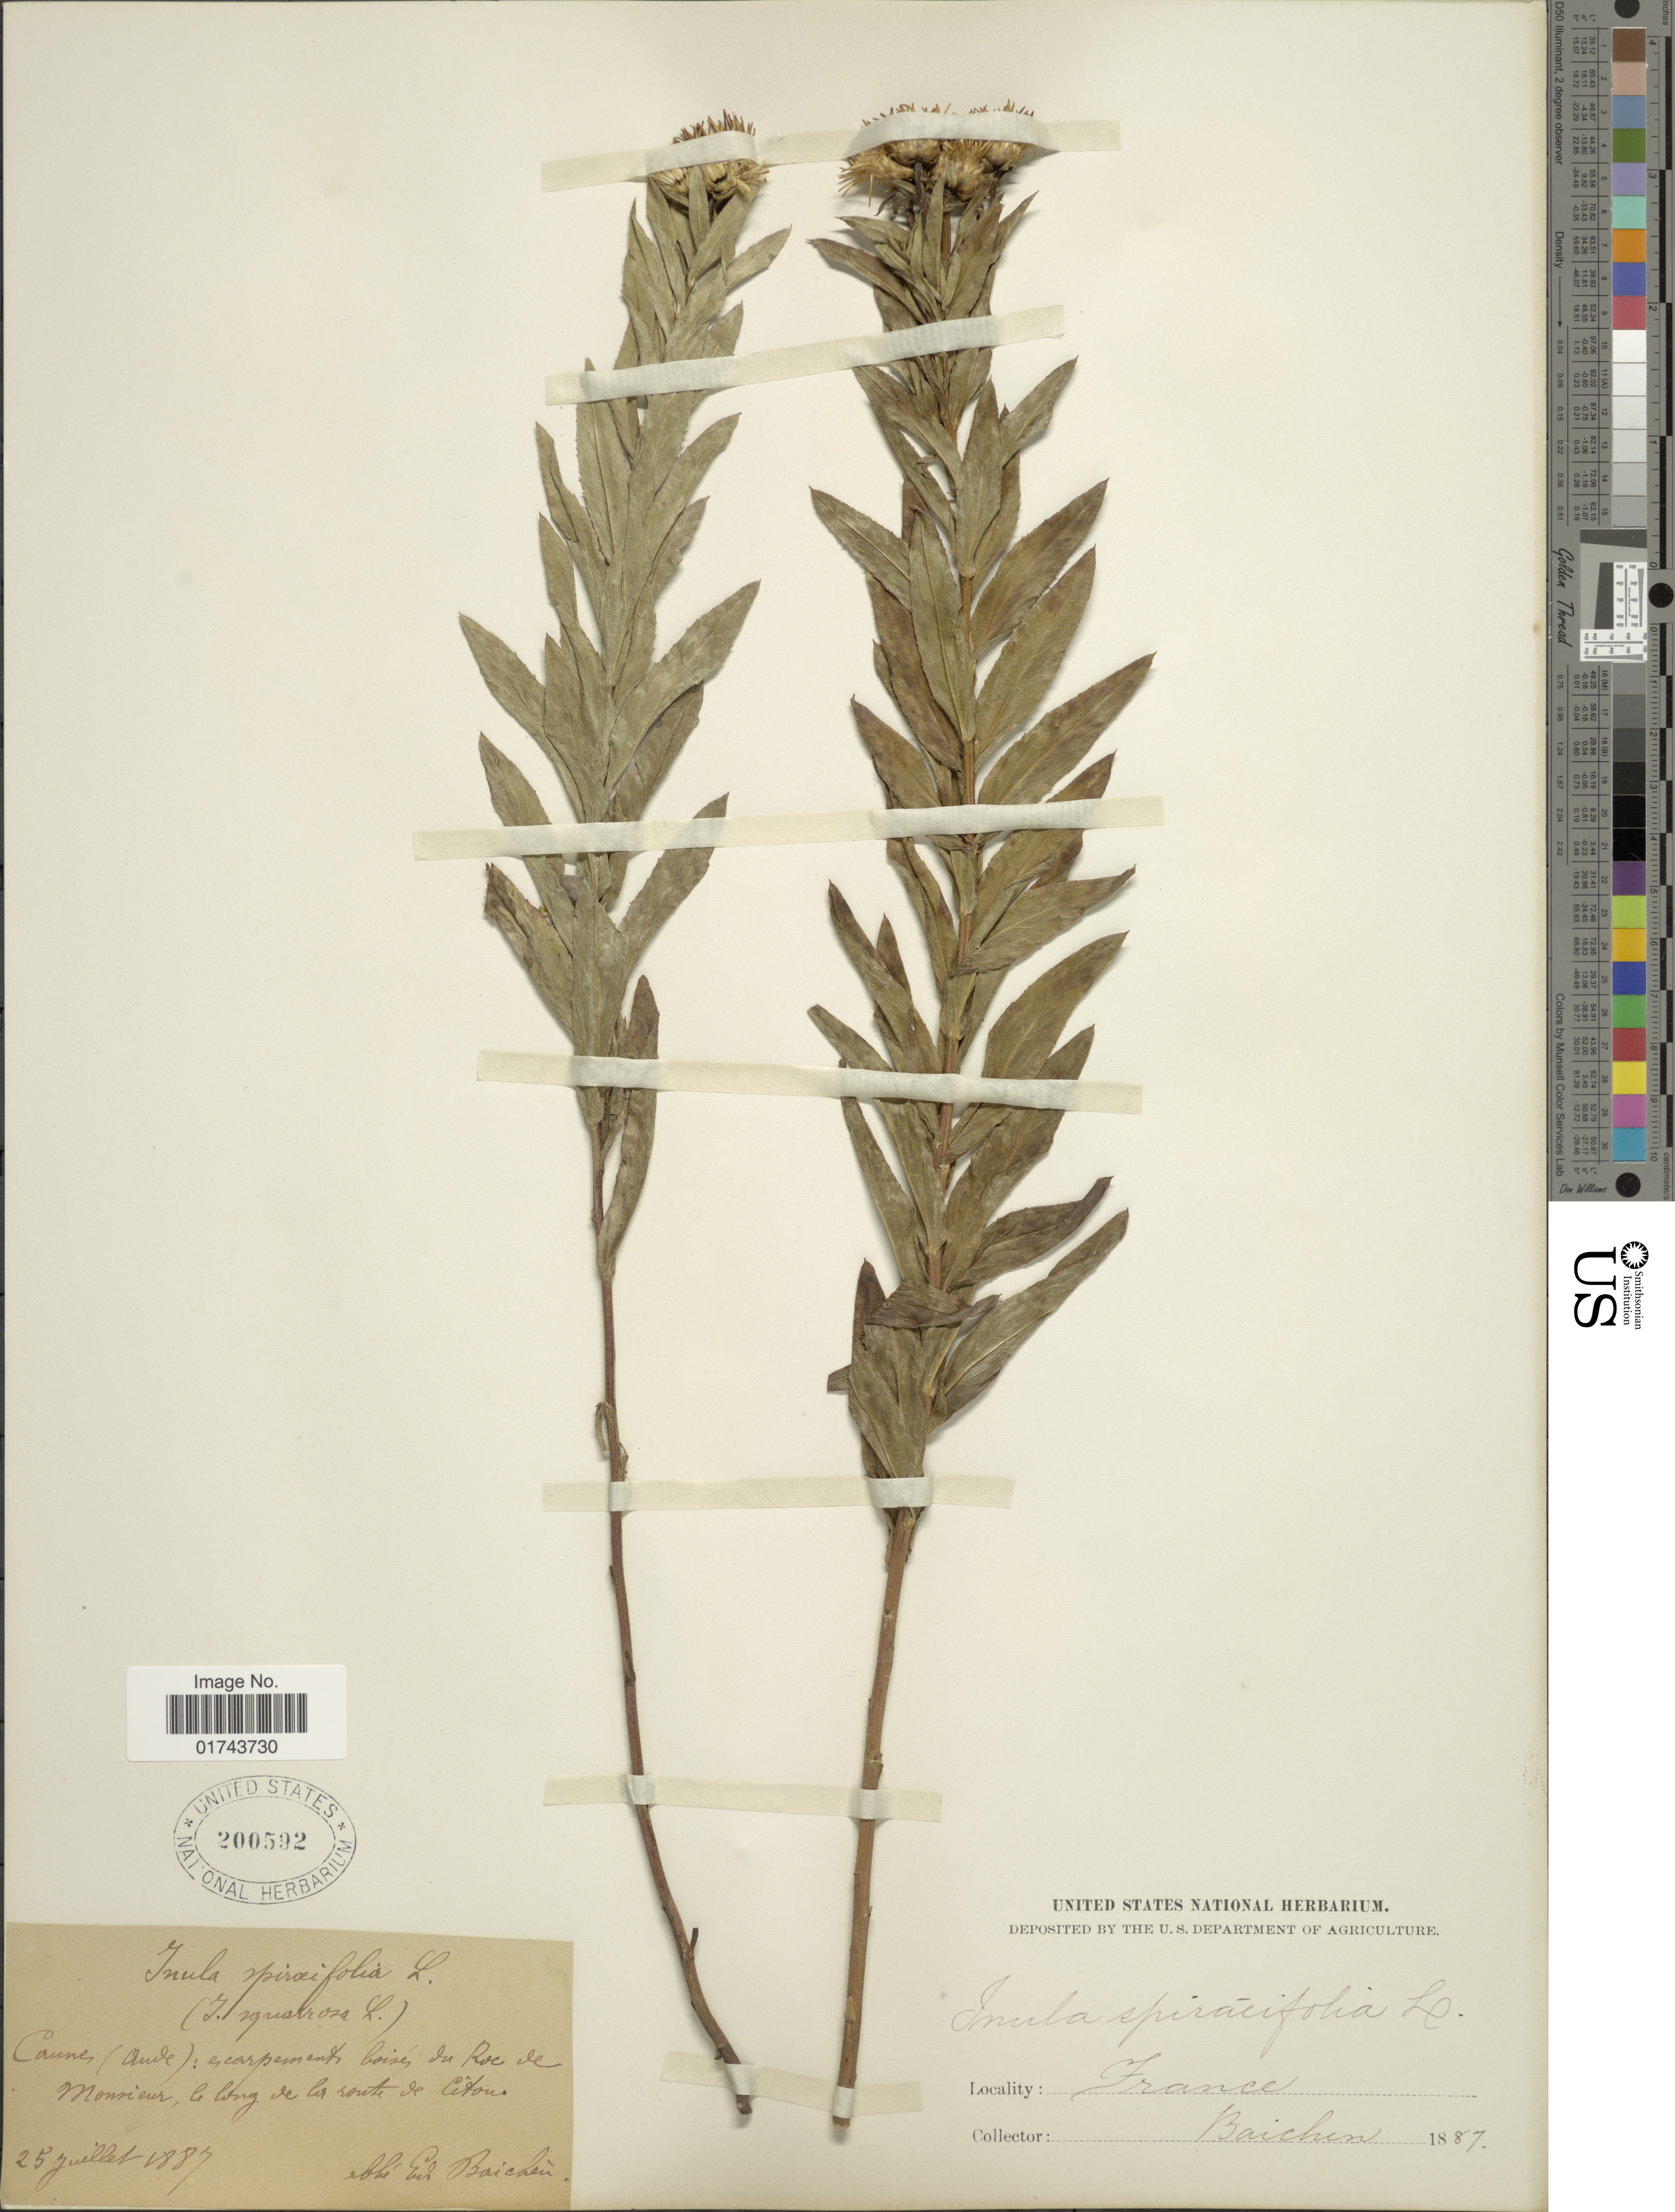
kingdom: Plantae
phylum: Tracheophyta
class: Magnoliopsida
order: Asterales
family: Asteraceae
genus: Inula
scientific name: Inula spiraeifolia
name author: L.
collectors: Baichan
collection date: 1887-07-25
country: France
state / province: Occitanie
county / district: Aude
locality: Caunes (Aude): Escarpeuments boises du Roc de Monnieur [interpreted]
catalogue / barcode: US 200592